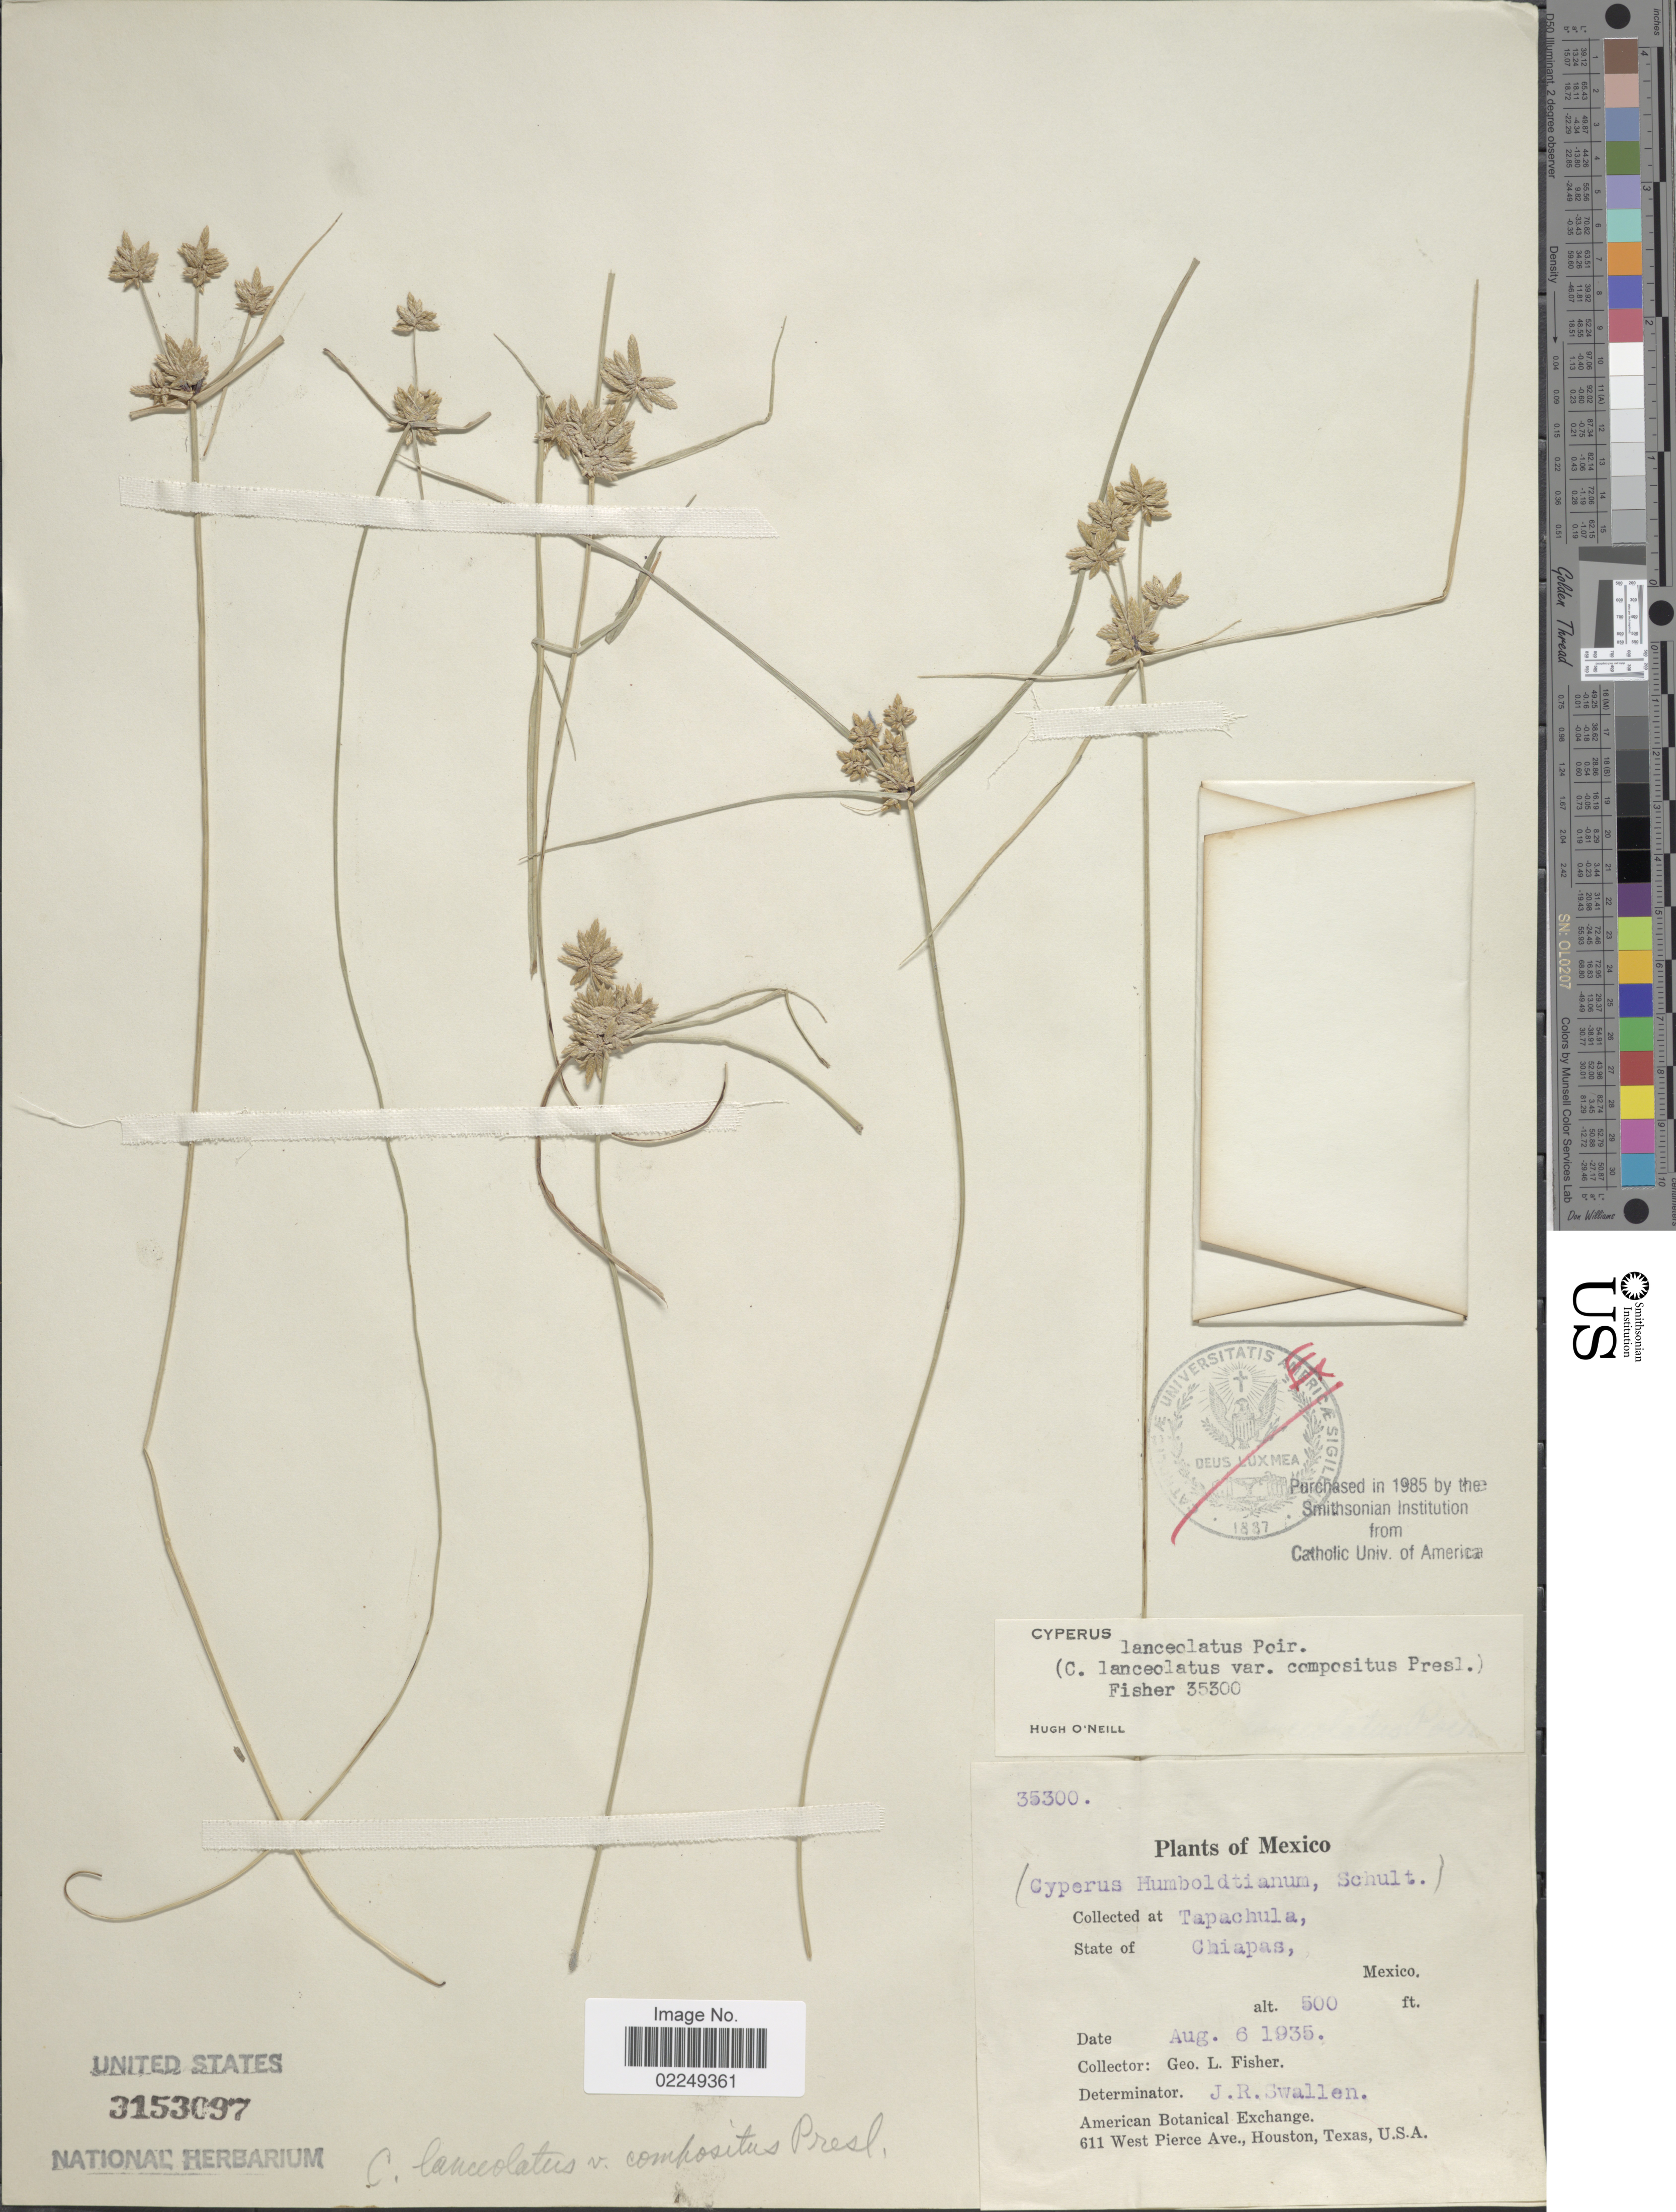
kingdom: Plantae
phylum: Tracheophyta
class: Liliopsida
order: Poales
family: Cyperaceae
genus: Cyperus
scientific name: Cyperus lanceolatus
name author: Poir.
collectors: G. L. Fisher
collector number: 35300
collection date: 1935-08-06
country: Mexico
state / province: Chiapas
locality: Tapachula, State of Chiapas, Mexico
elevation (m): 152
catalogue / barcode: US 3153097